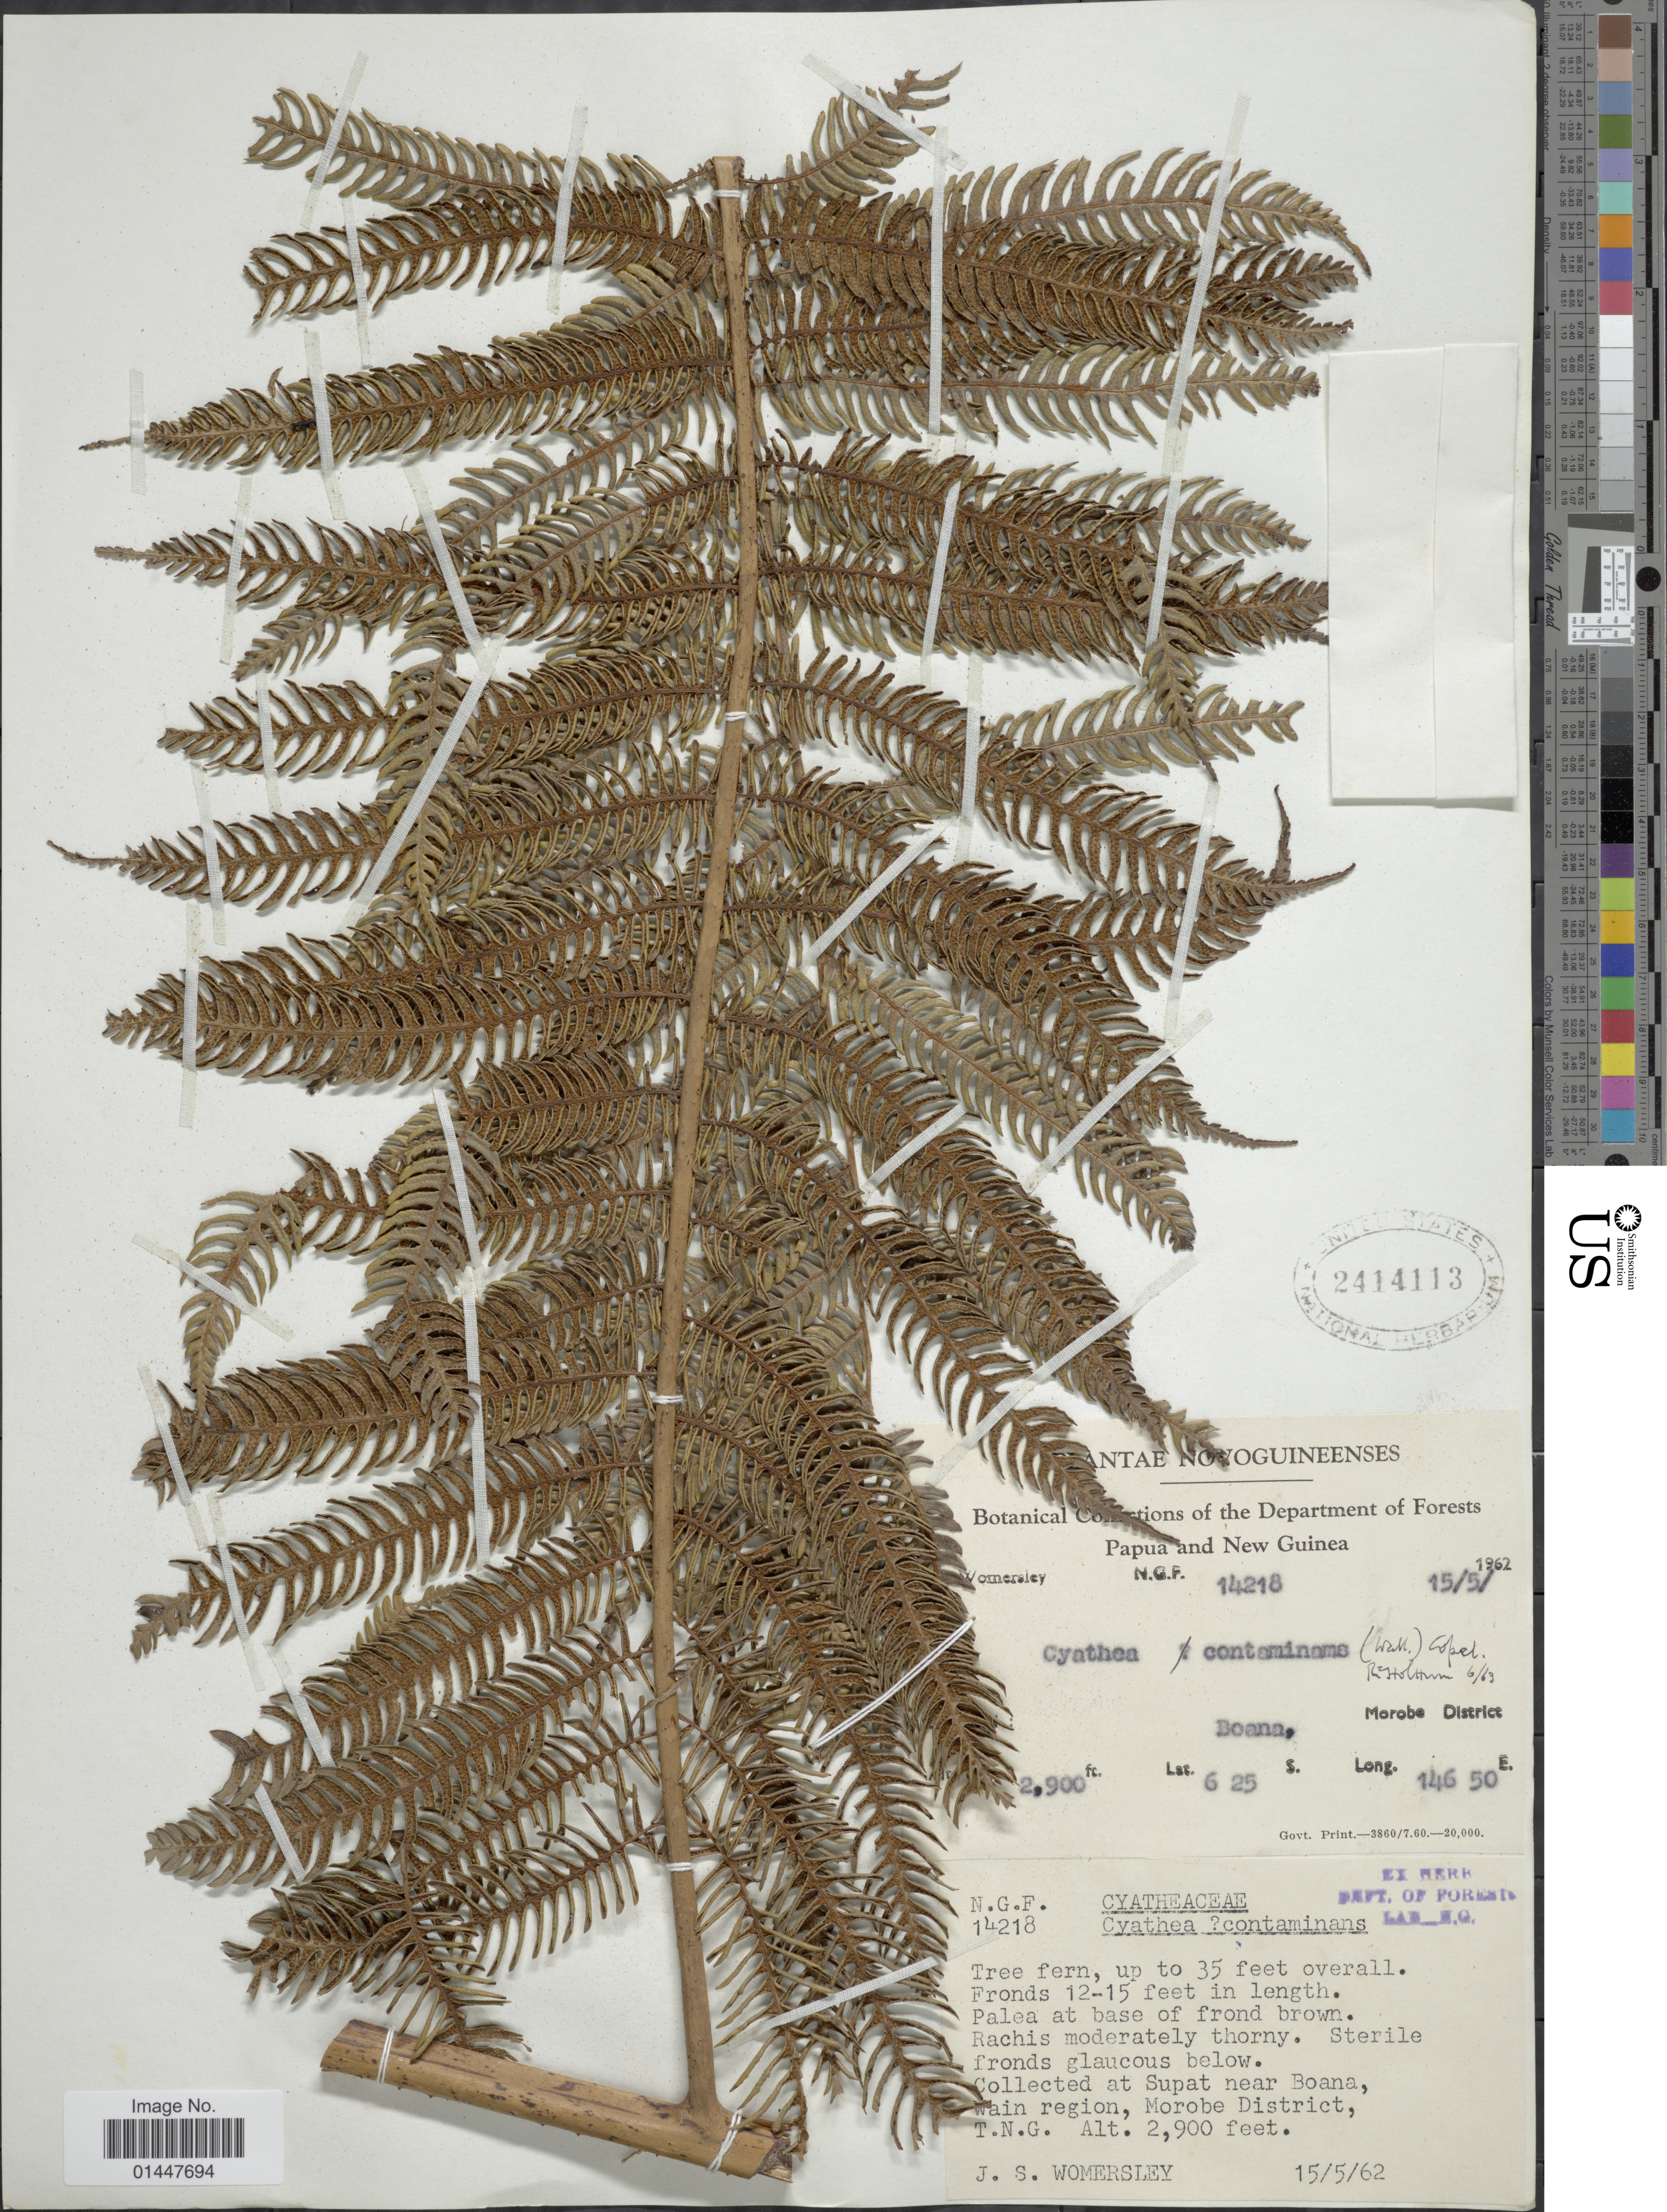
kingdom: Plantae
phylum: Tracheophyta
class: Polypodiopsida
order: Cyatheales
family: Cyatheaceae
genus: Sphaeropteris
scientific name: Sphaeropteris glauca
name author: (Blume) R.M. Tryon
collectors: J. S. Womersley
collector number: NGF 14218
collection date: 1962-05-15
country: Papua New Guinea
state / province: Morobe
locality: Novoguineenses. Supat near Boana, Wain region, Morobe District, T. N. G.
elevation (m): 884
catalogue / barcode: US 2414113